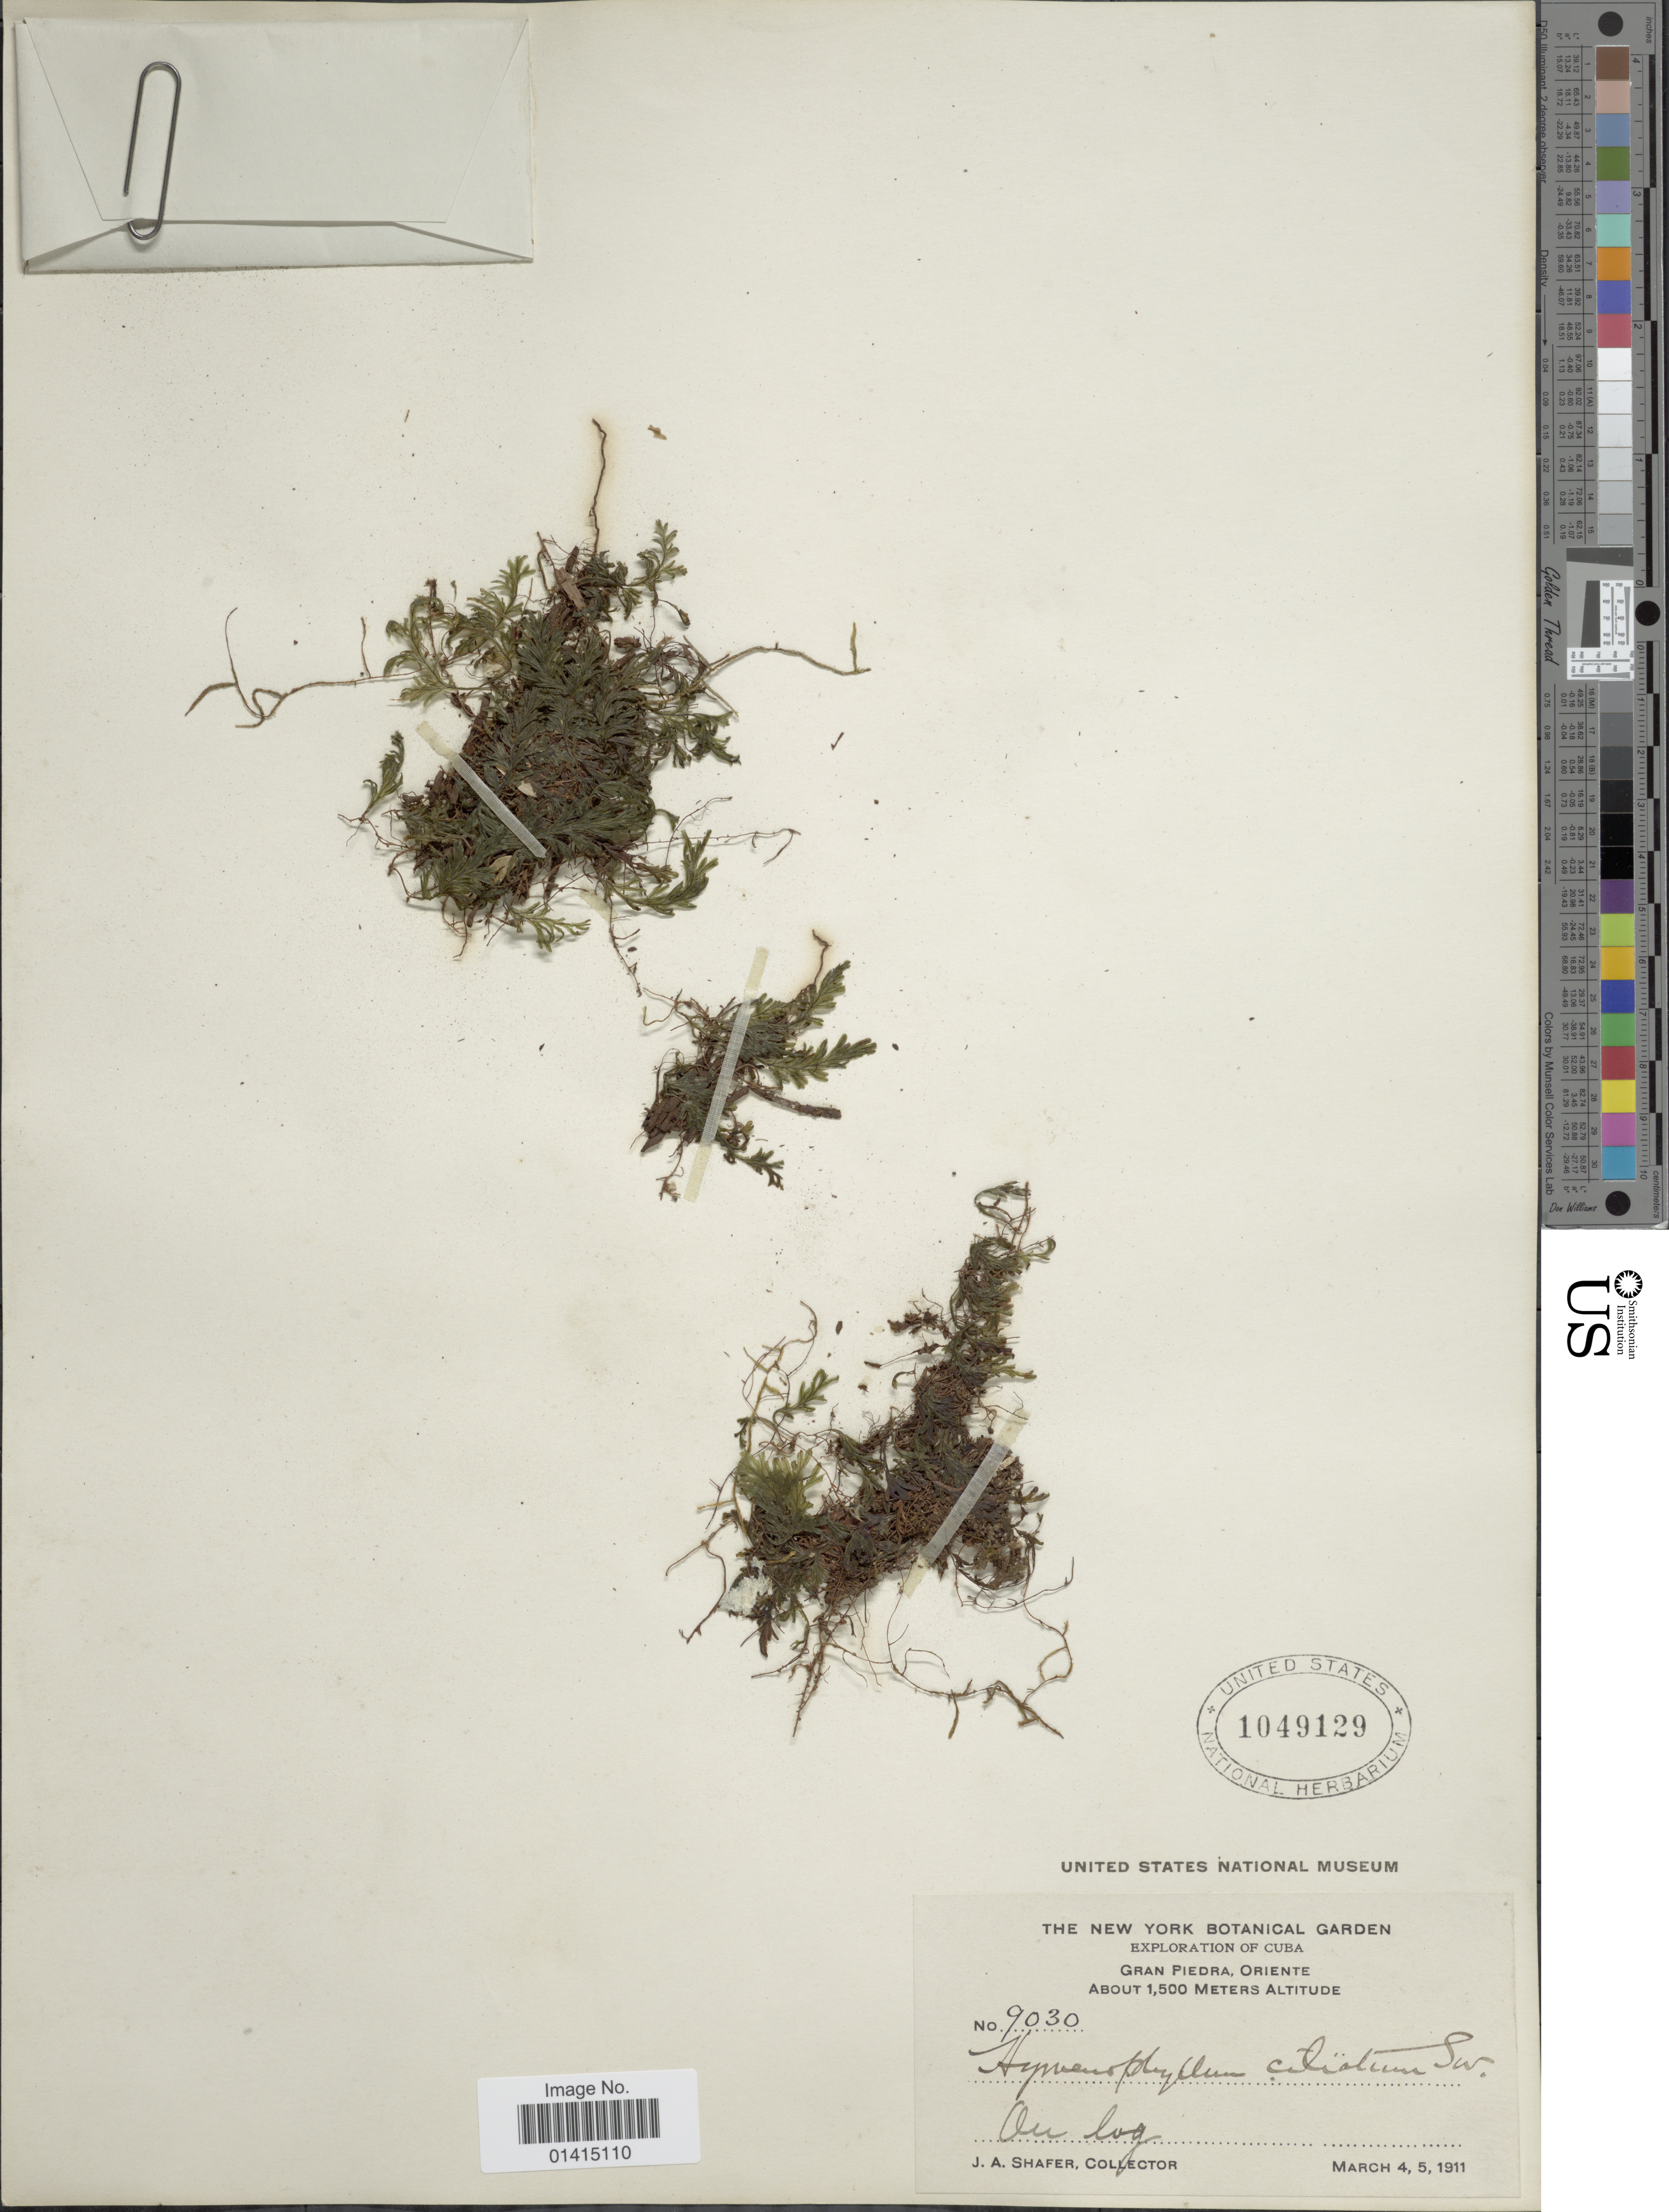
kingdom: Plantae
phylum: Tracheophyta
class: Polypodiopsida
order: Hymenophyllales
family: Hymenophyllaceae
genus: Hymenophyllum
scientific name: Hymenophyllum hirsutum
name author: (L.) Sw.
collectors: J. A. Shafer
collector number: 9030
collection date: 1911-03-04/1911-03-05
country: Cuba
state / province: Oriente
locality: Gran Piedra, Oriente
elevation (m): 1500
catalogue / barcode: US 1049129